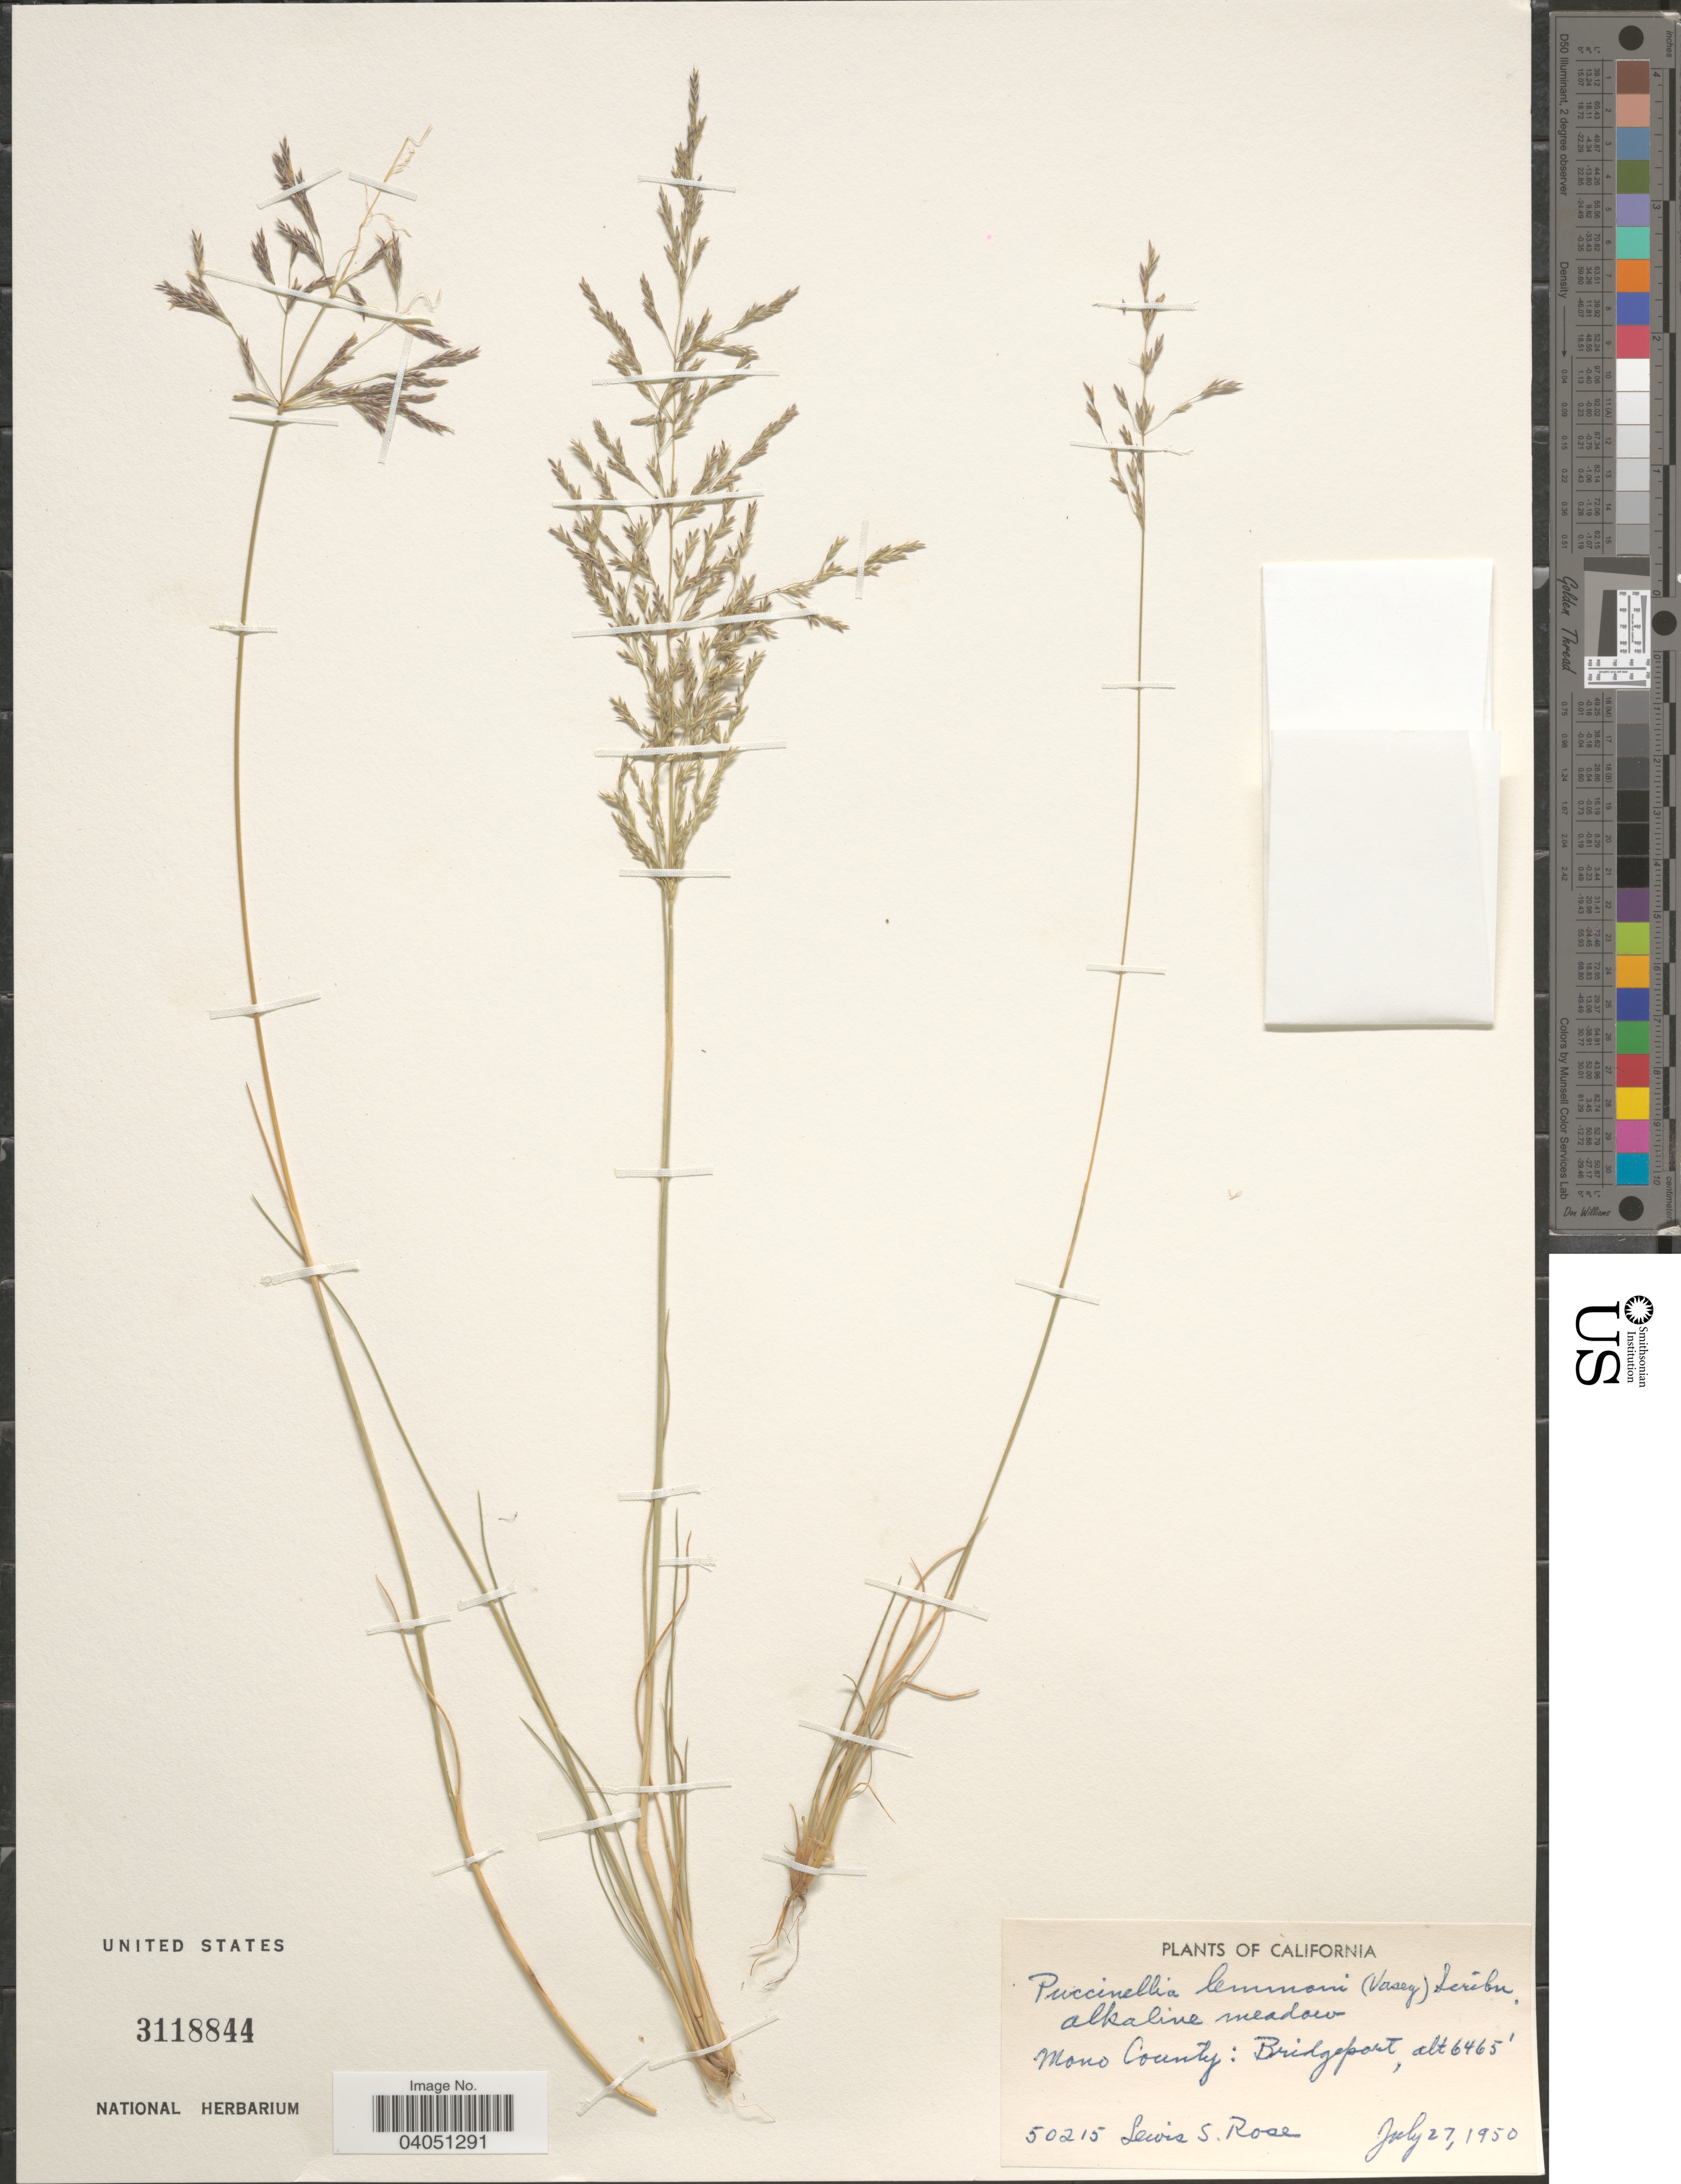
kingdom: Plantae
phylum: Tracheophyta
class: Liliopsida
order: Poales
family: Poaceae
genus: Puccinellia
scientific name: Puccinellia lemmonii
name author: (Vasey) Scribn.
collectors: L. S. Rose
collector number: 50215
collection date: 1950-07-27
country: United States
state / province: California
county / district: Mono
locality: Mono County: Bridgeport.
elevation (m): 1971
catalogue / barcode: US 3118844